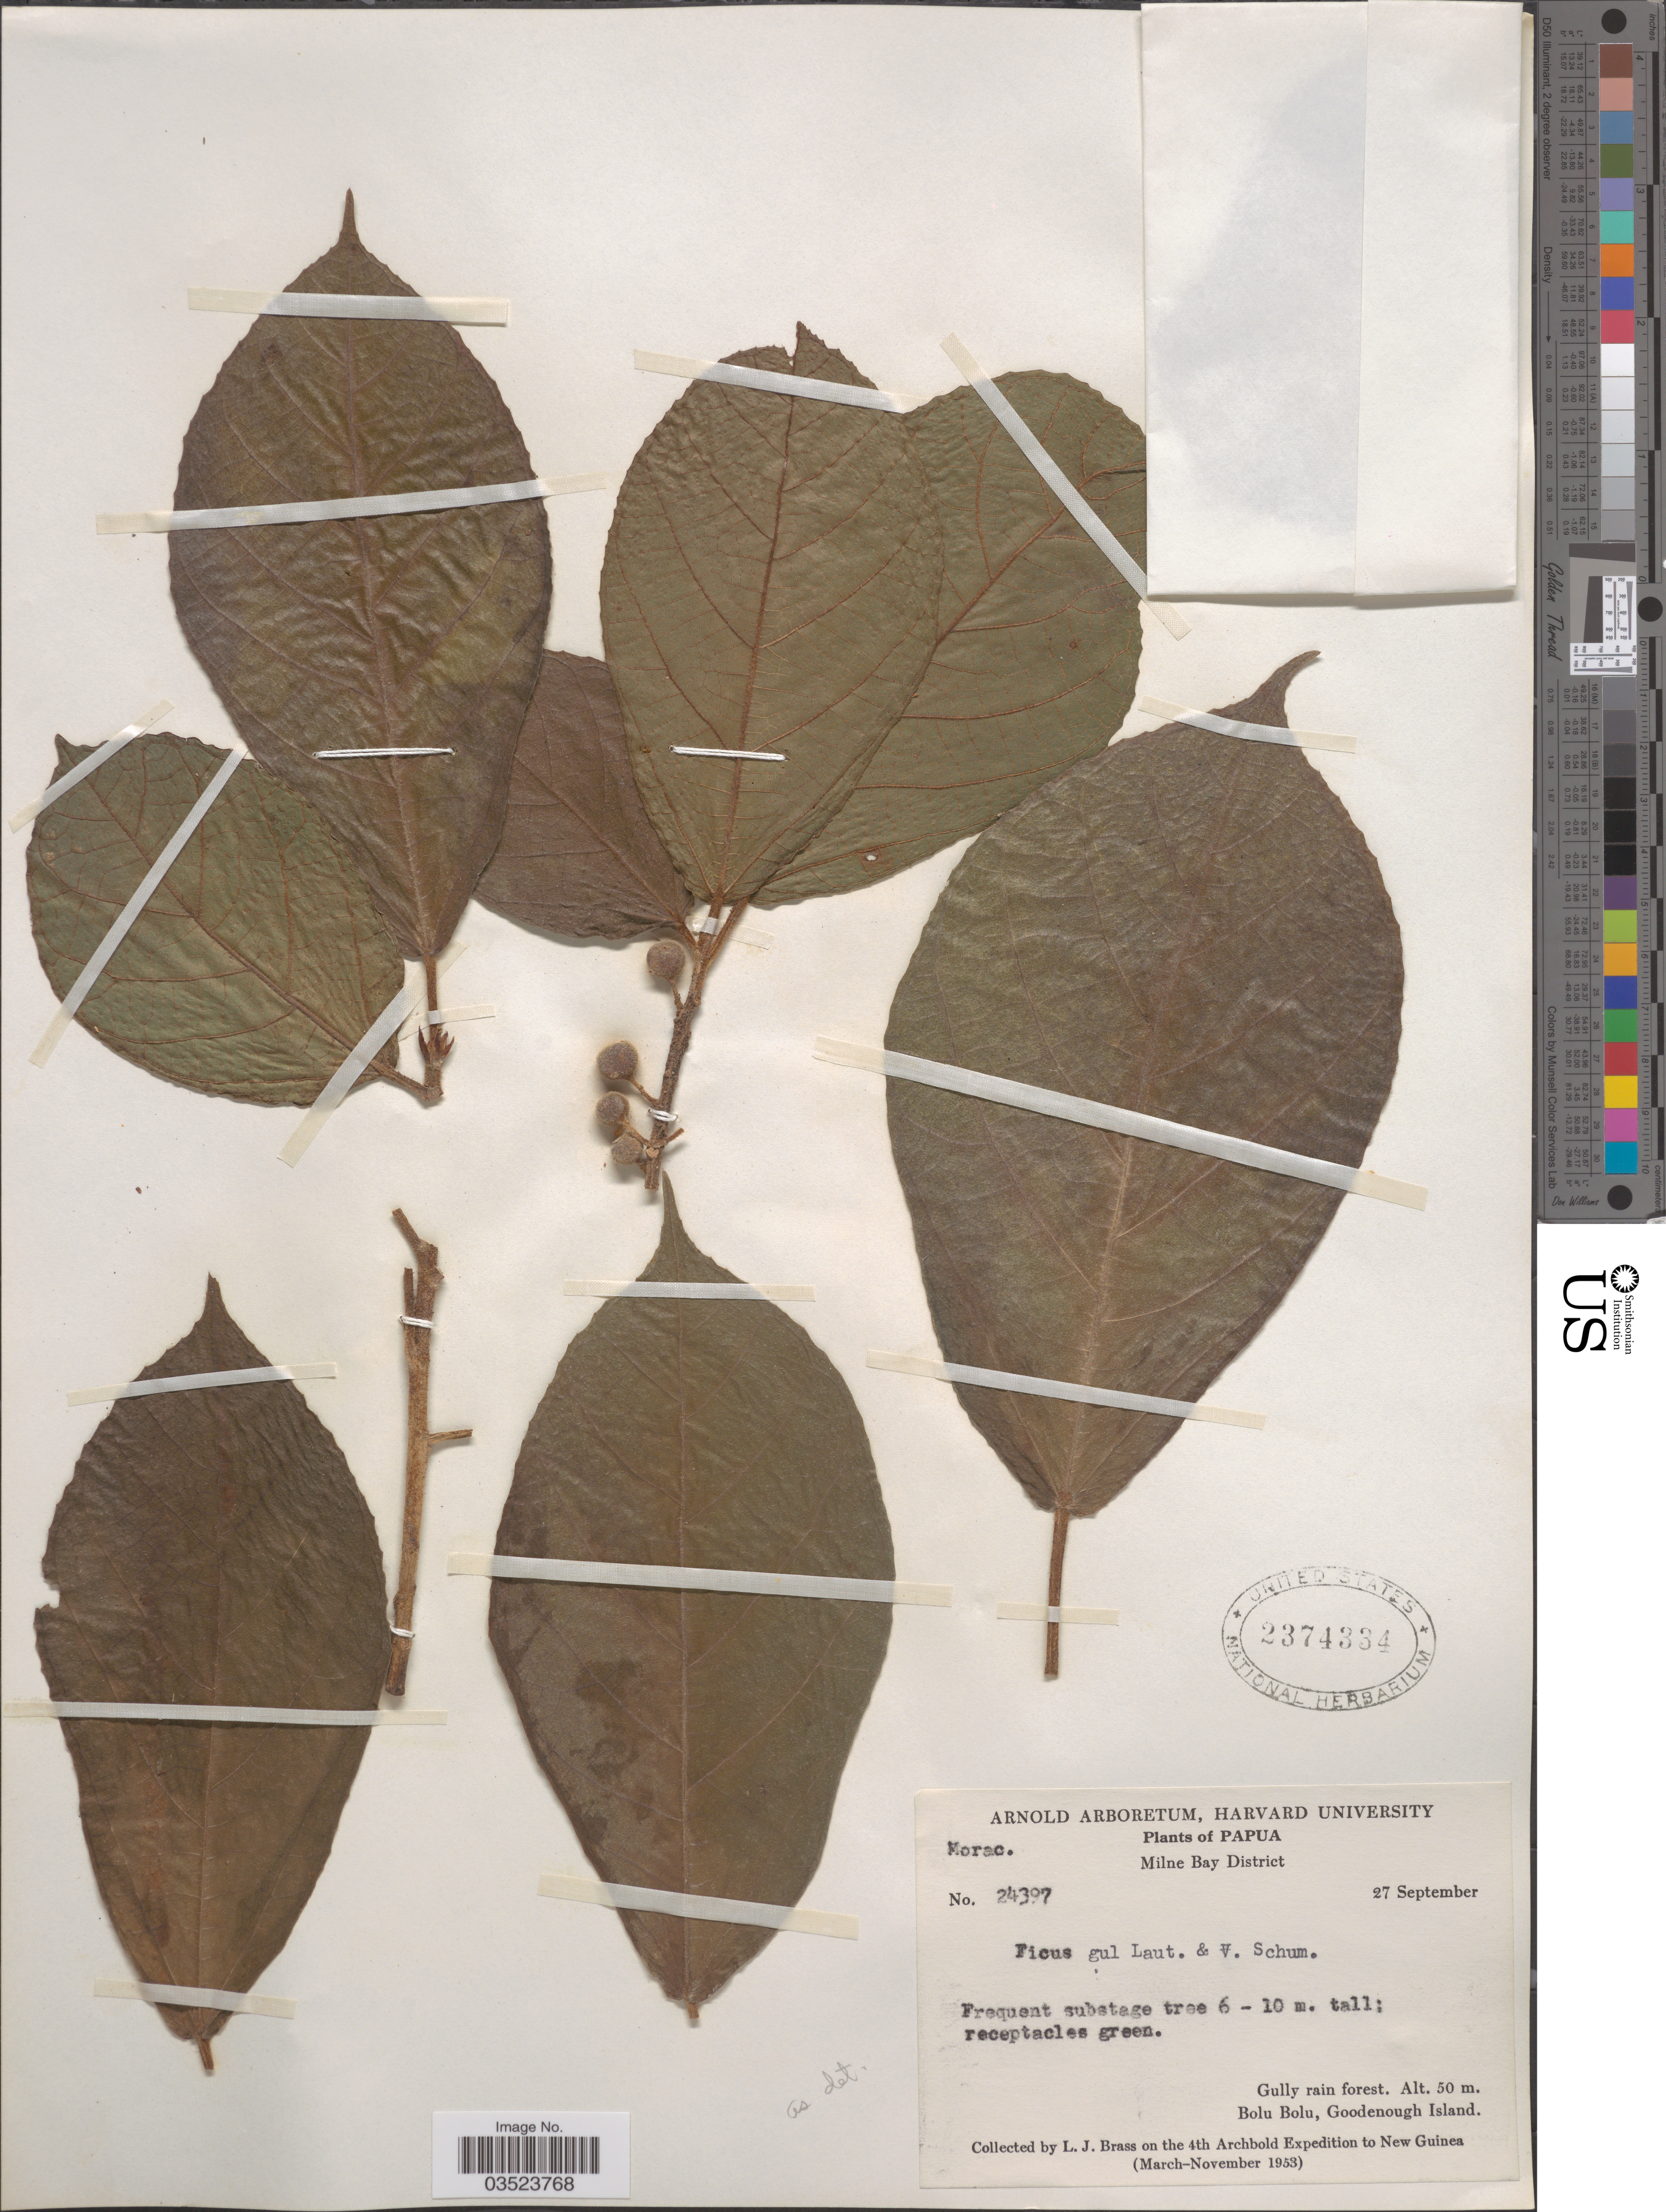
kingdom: Plantae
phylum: Tracheophyta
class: Magnoliopsida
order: Rosales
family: Moraceae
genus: Ficus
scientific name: Ficus gul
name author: Lauterb. & K. Schum.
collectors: L. J. Brass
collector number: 24397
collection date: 1953-09-27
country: Papua New Guinea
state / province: Milne Bay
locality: Milne Bay District. Bolu Bolu, Goodenough Island.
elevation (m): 50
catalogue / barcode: US 2374334